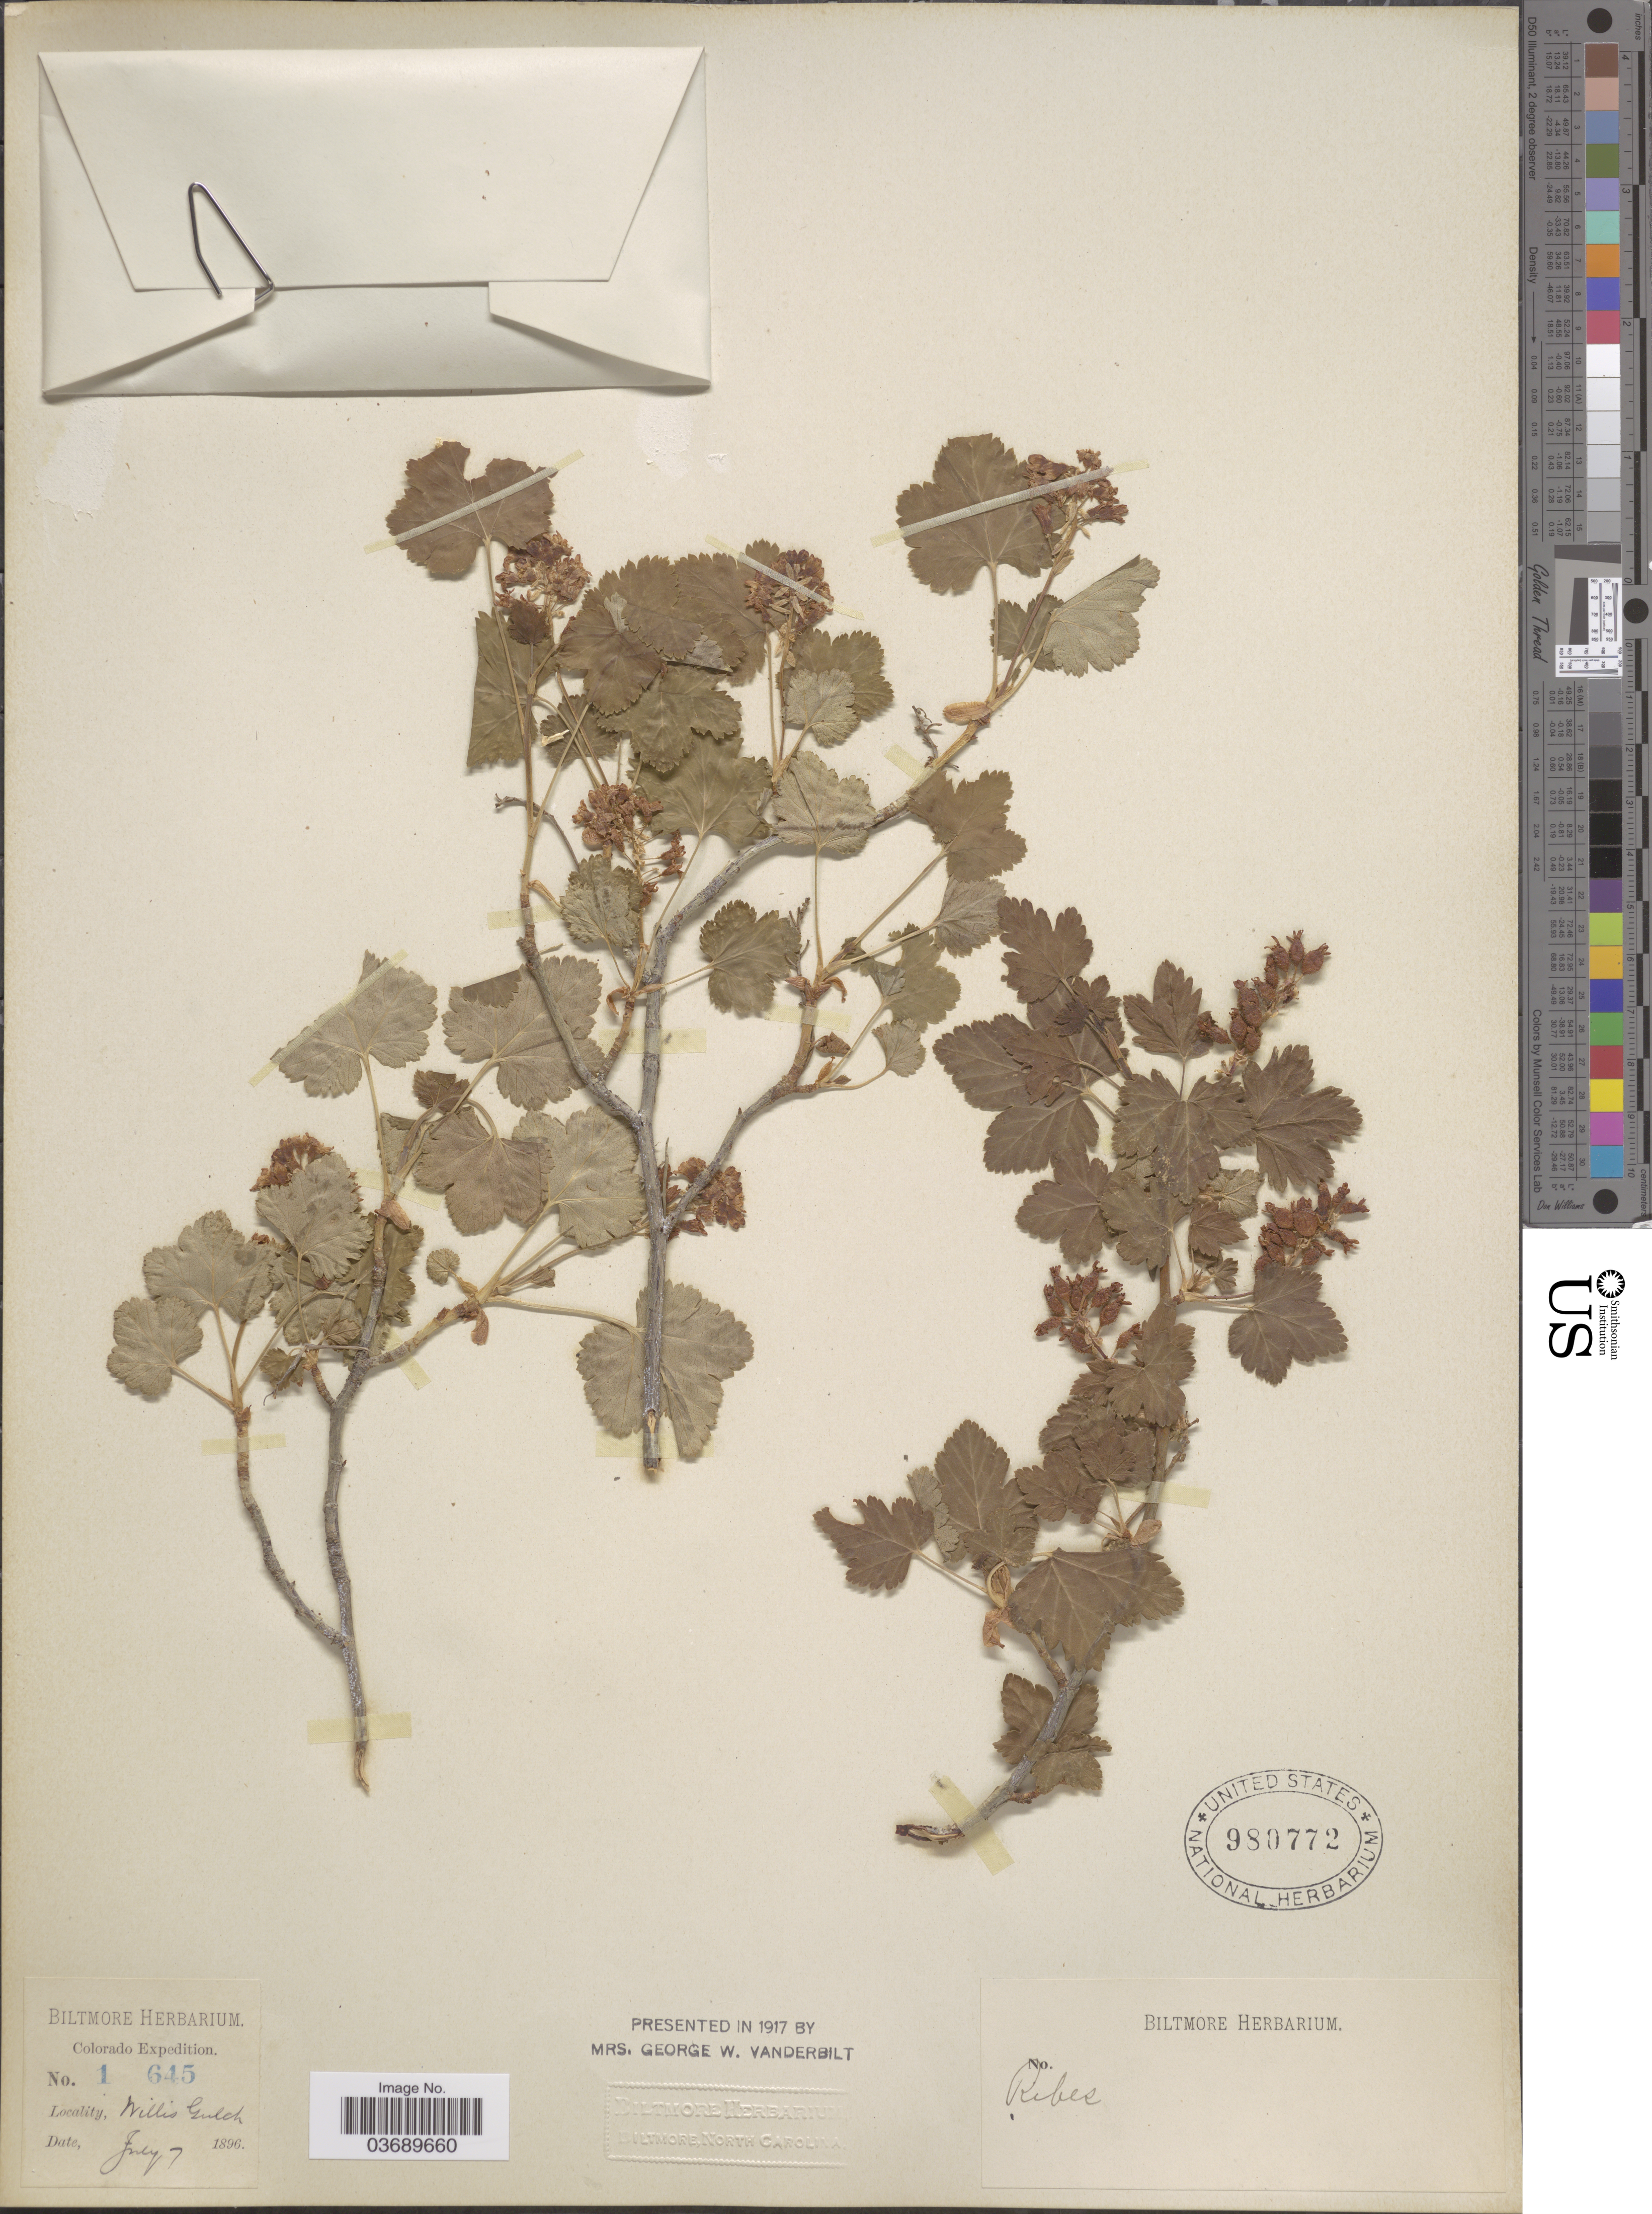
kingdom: Plantae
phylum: Tracheophyta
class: Magnoliopsida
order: Saxifragales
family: Grossulariaceae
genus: Ribes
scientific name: Ribes sp.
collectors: ex herb. Biltmore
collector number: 1645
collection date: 1896-07-07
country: United States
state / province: Colorado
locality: Willis Gulch.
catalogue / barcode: US 980772